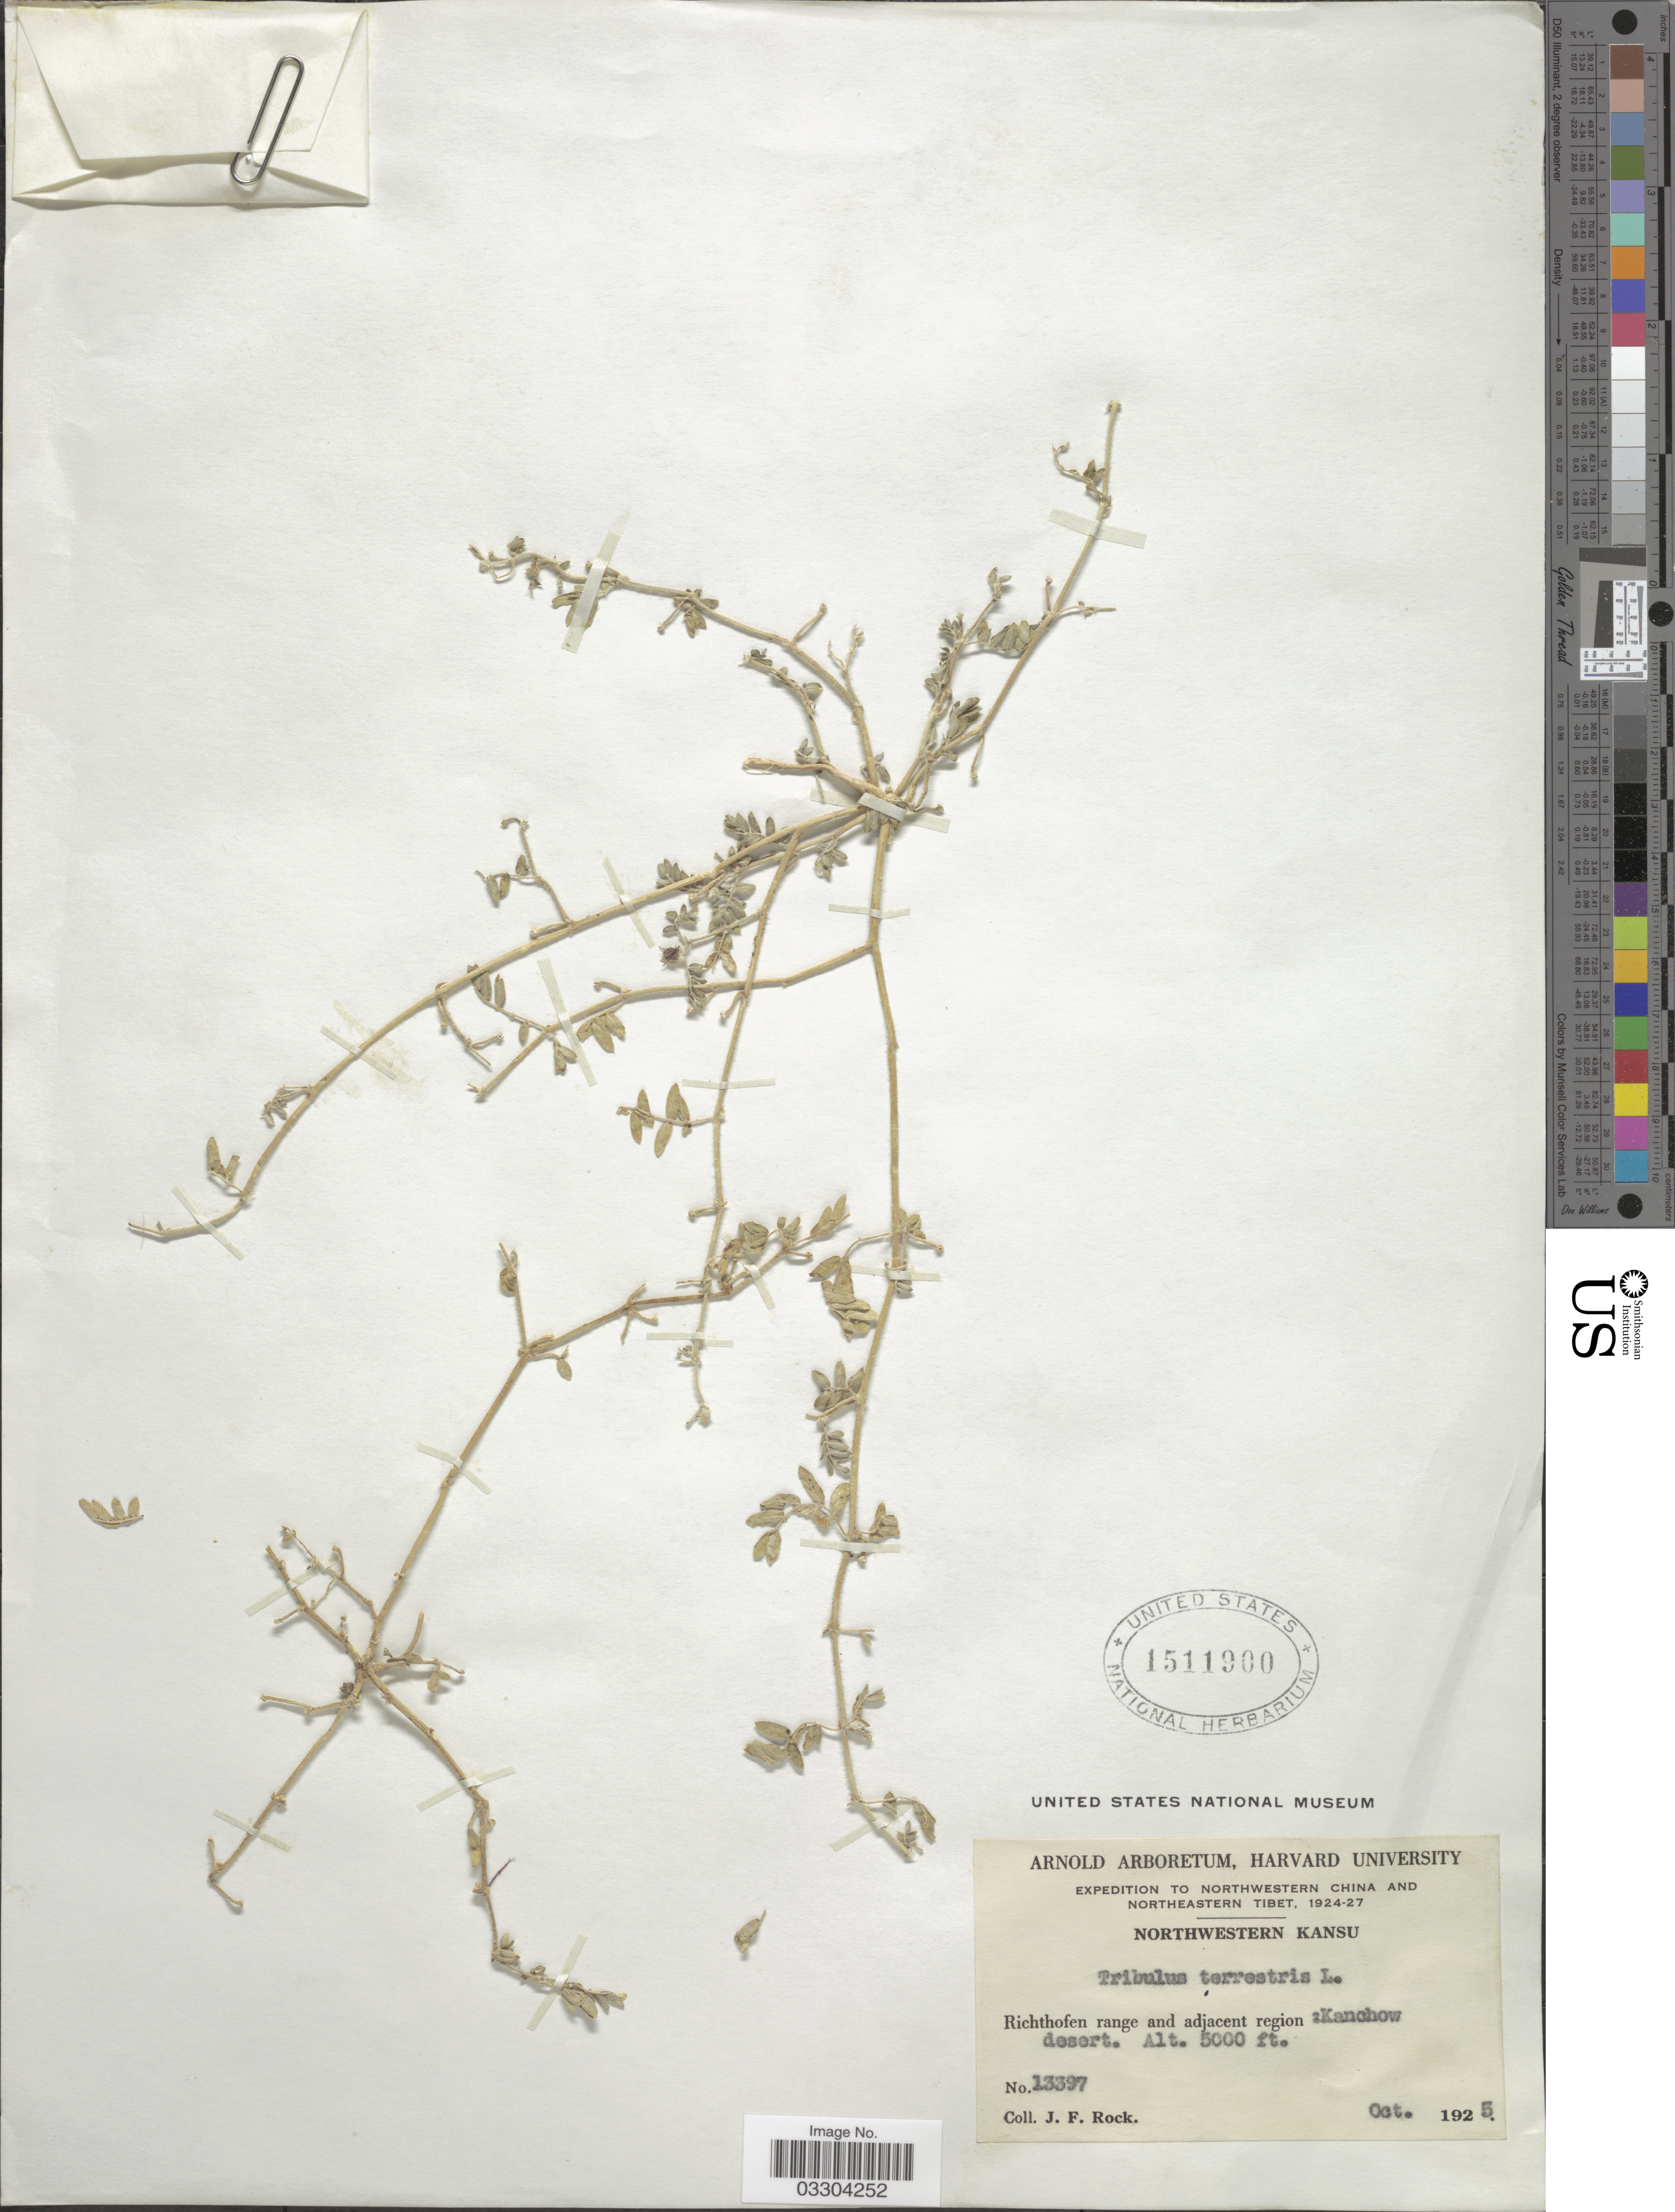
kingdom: Plantae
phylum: Tracheophyta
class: Magnoliopsida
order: Zygophyllales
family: Zygophyllaceae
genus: Tribulus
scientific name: Tribulus terrestris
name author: L.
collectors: J. Rock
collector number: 13397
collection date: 1925-10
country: China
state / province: Gansu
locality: Northwestern China and Northeastern Tibet, Northwestern Kansu, Richthofen range and adjacent region: Kanchow desert.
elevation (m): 1524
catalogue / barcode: US 1511900